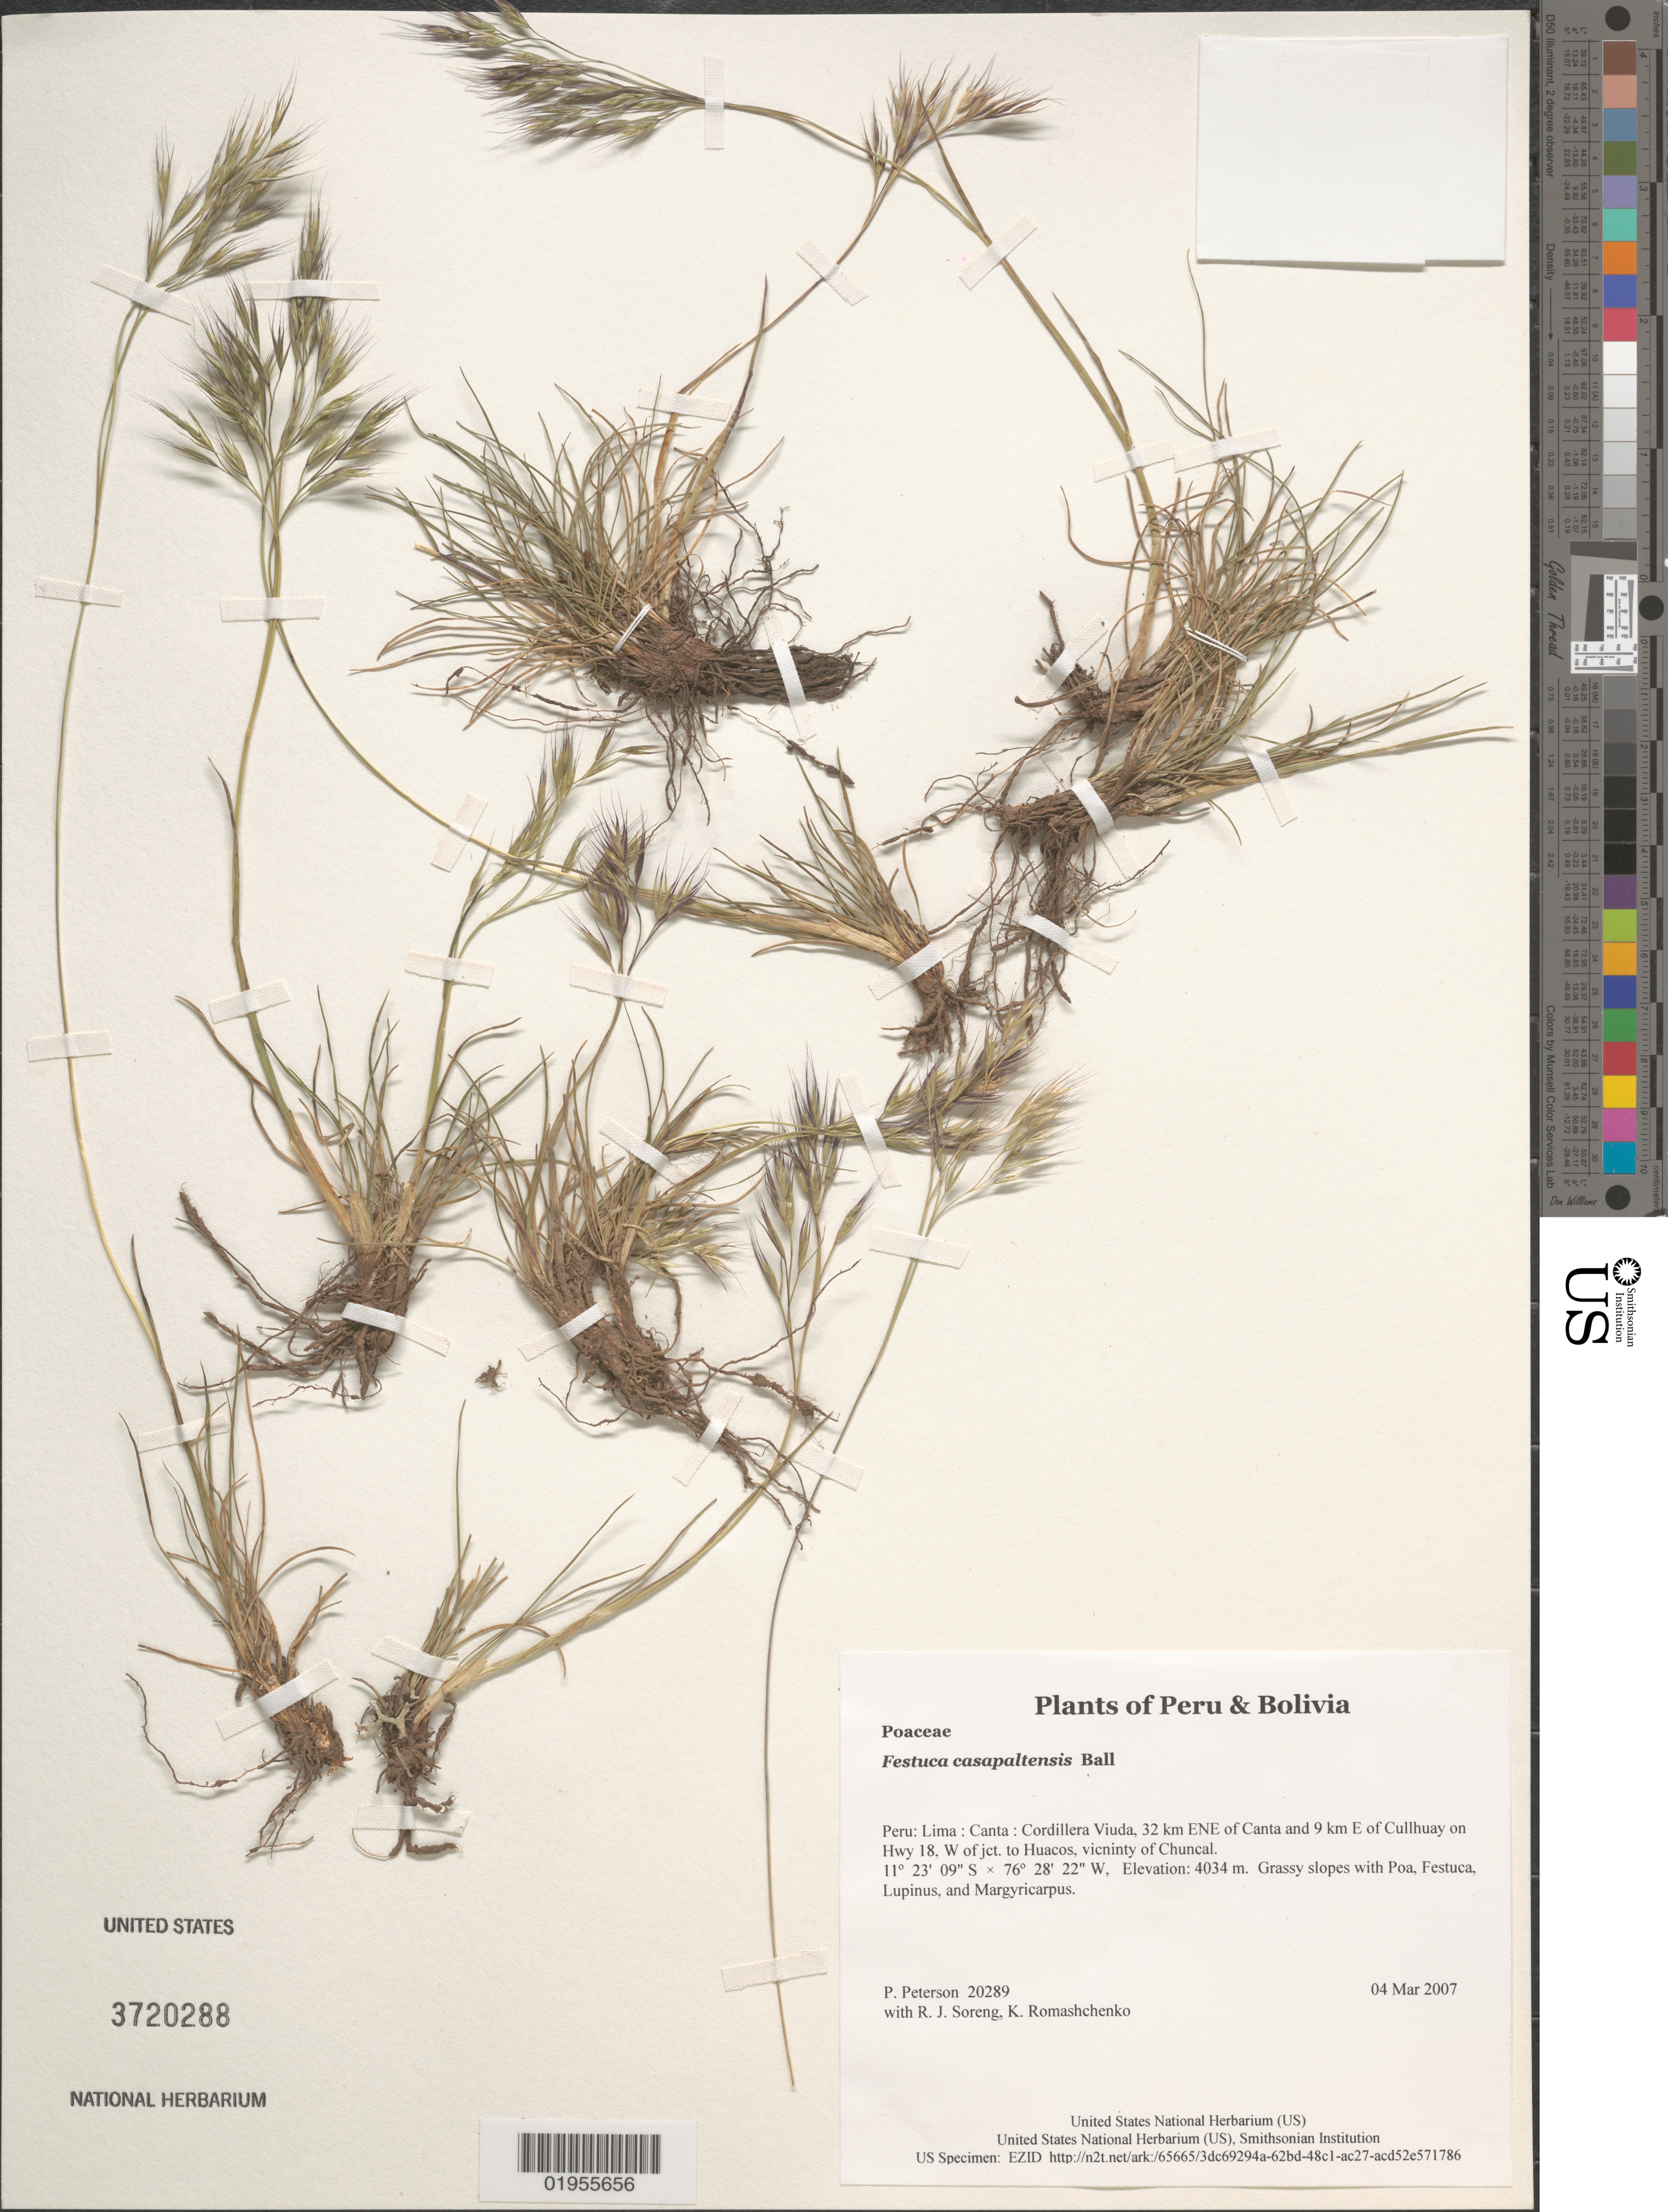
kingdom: Plantae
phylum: Tracheophyta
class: Liliopsida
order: Poales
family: Poaceae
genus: Festuca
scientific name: Festuca casapaltensis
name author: Ball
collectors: P. M. Peterson, R. J. Soreng & K. Romashchenko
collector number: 20289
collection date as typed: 04 Mar 2007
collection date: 2007-03-04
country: Peru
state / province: Lima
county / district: Canta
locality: Cordillera Viuda, 32 km ENE of Canta and 9 km E of Cullhuay on Hwy 18, W of jct. to Huacos, vicinity of Chuncal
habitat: Grassy slopes with Poa, Festuca, Lupinus, and Margyricarpus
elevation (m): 4034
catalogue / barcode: US 3720288